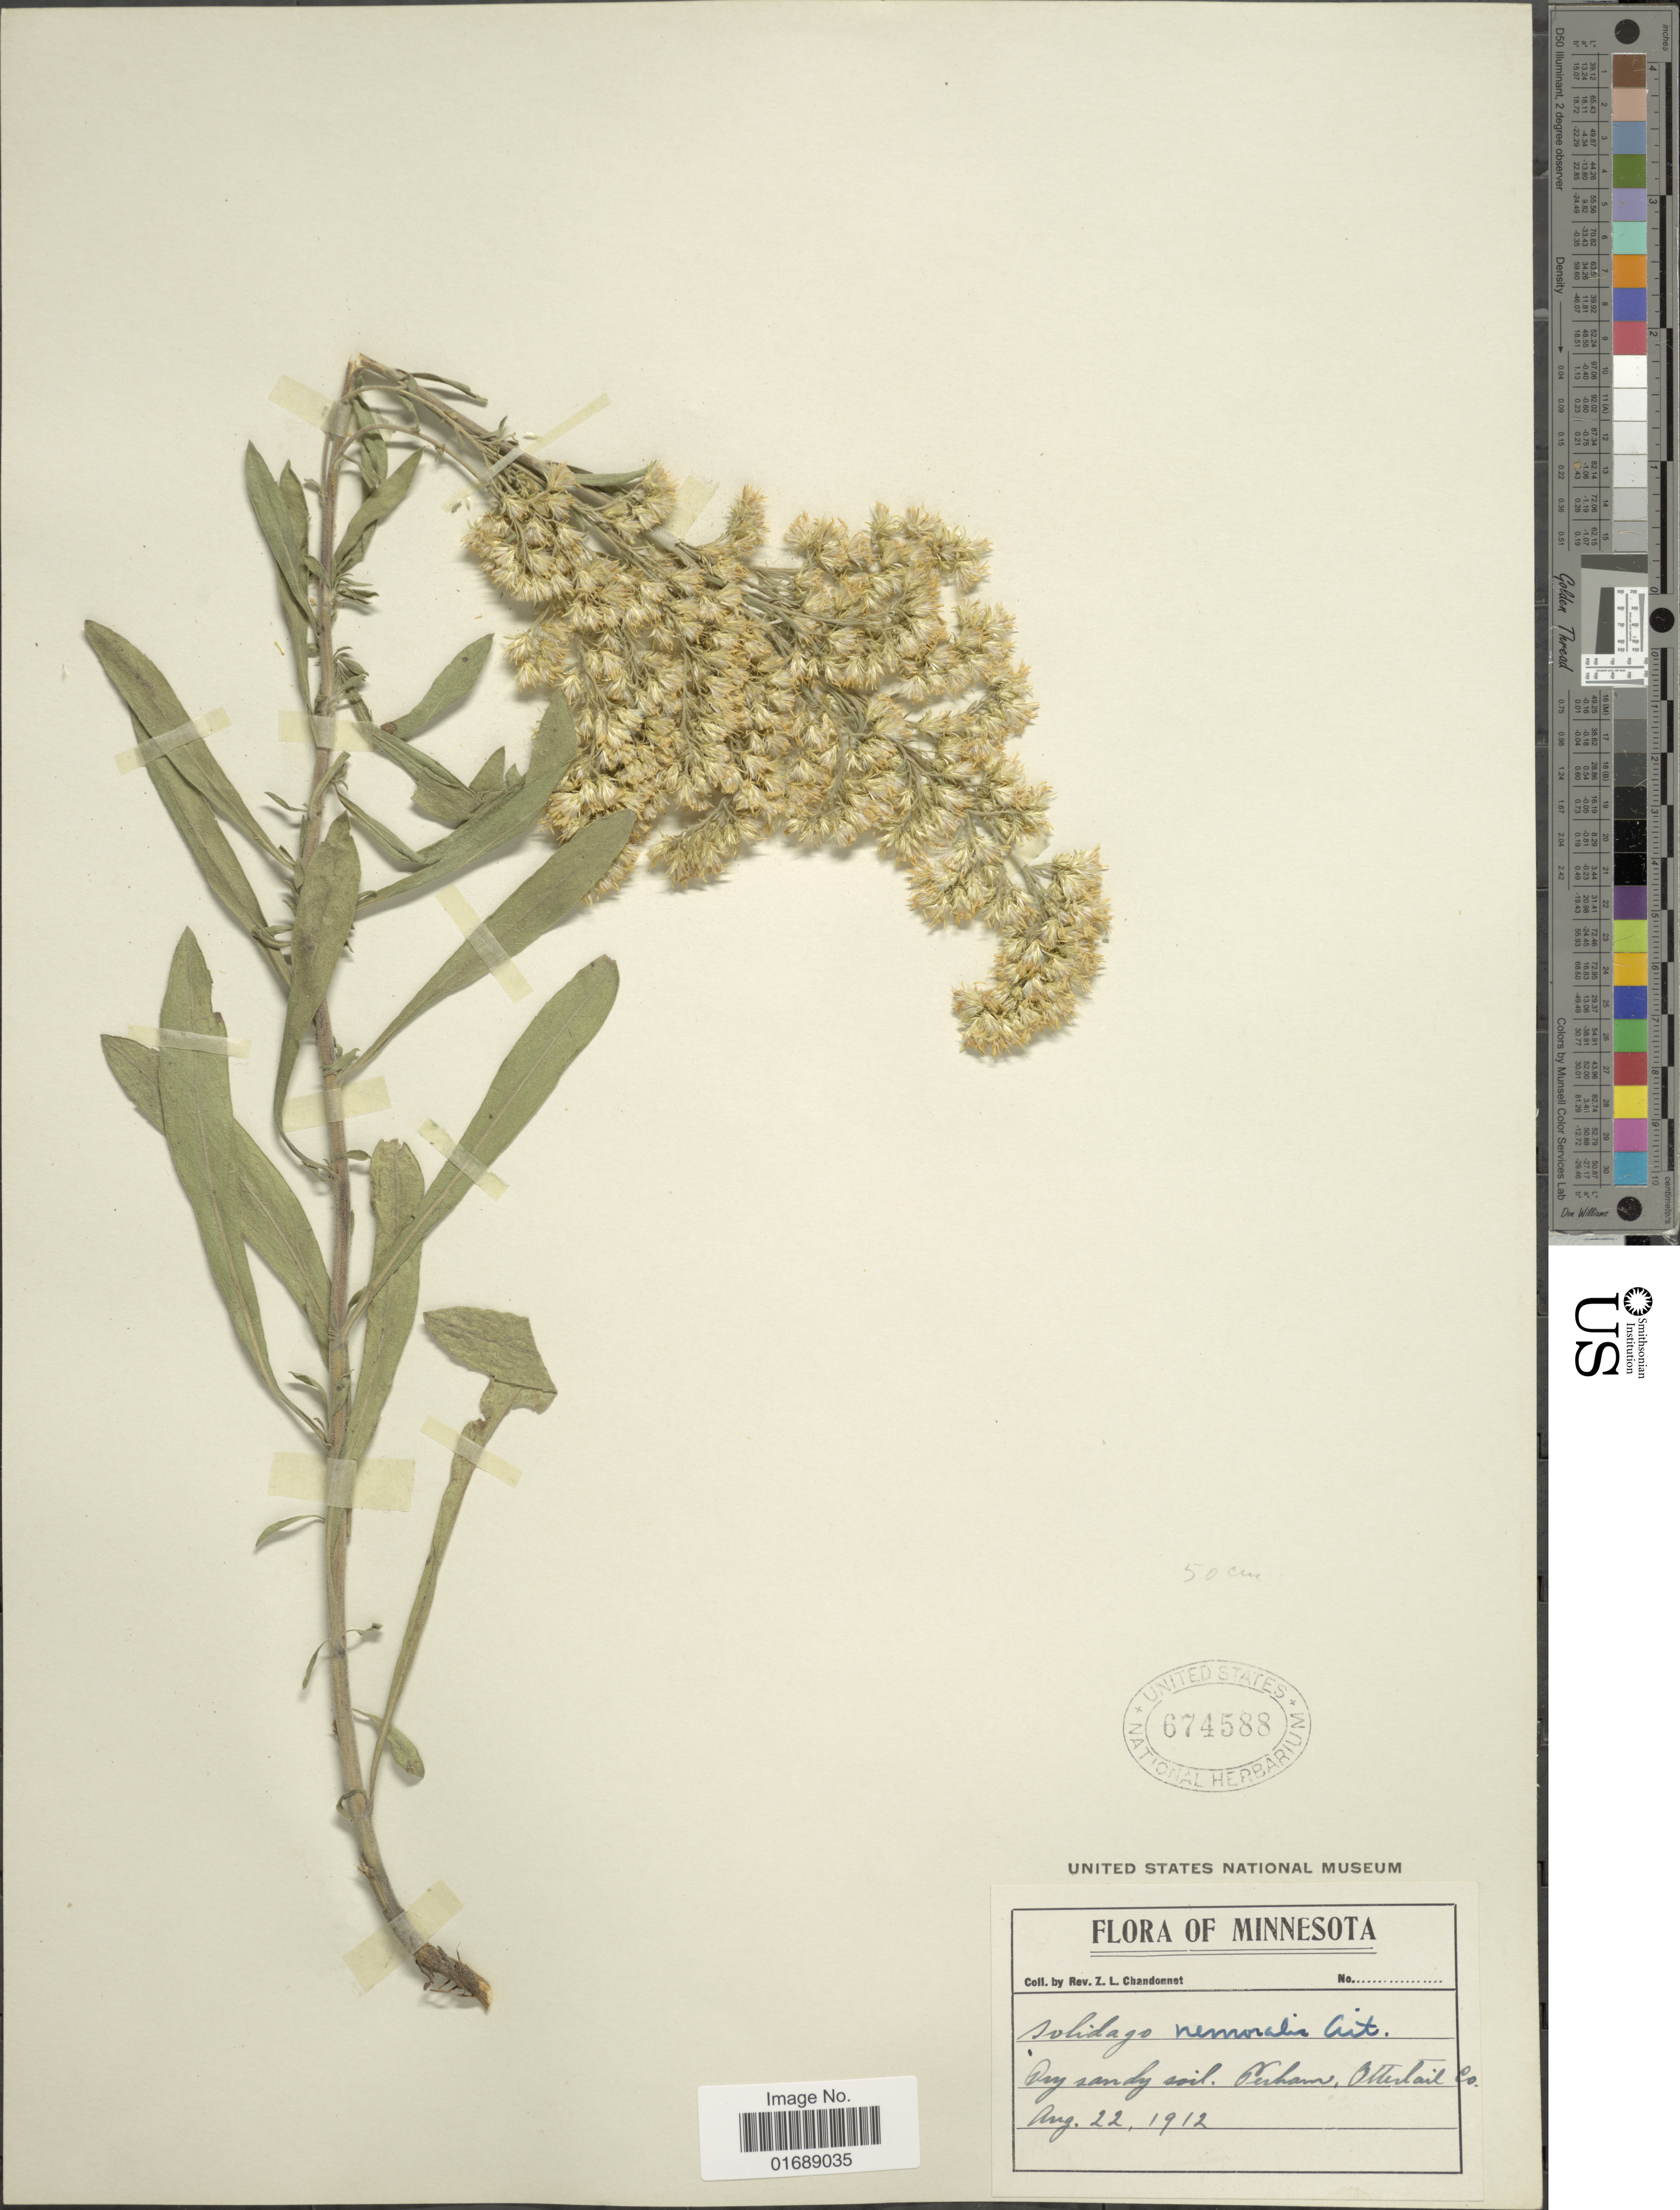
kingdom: Plantae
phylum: Tracheophyta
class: Magnoliopsida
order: Asterales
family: Asteraceae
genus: Solidago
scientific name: Solidago nemoralis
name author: Aiton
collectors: Z. Chandonnet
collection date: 1912-08-22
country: United States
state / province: Minnesota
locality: Perham, Otter tail Co.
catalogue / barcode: US 674588